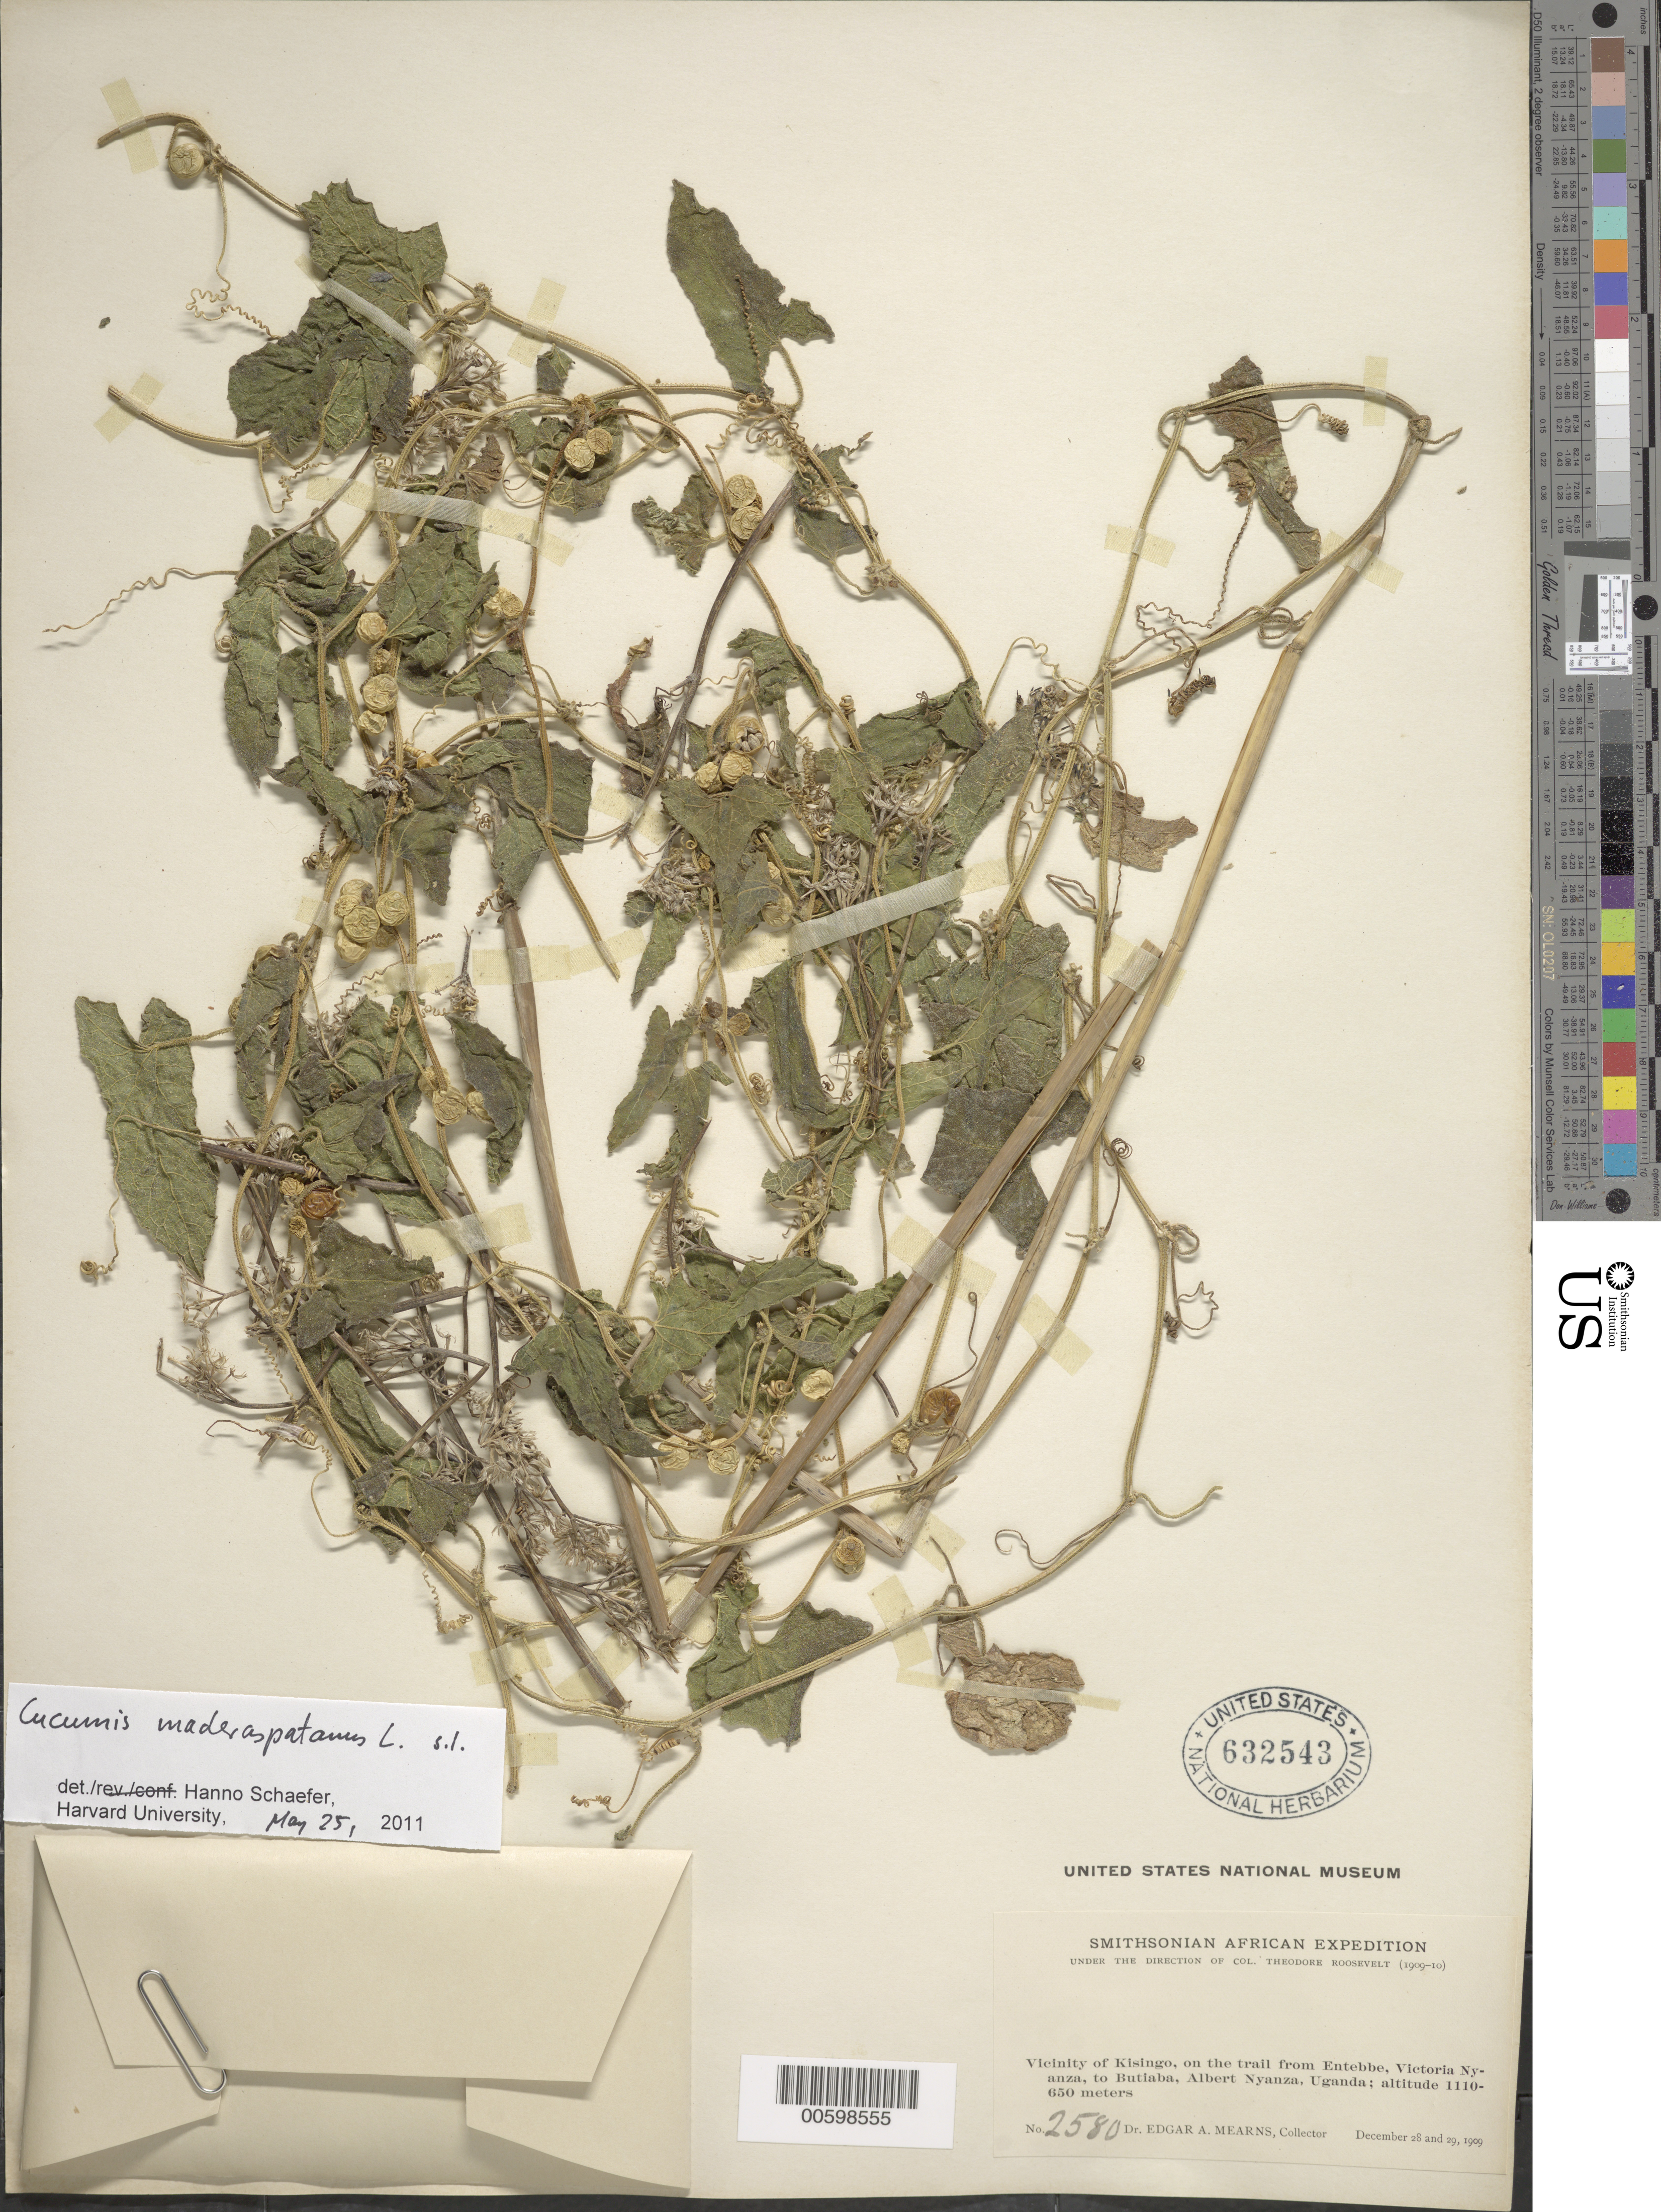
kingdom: Plantae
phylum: Tracheophyta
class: Magnoliopsida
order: Cucurbitales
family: Cucurbitaceae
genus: Cucumis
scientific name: Cucumis maderaspatanus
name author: L.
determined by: Schaefer, Hanno, Harvard University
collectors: E. A. Mearns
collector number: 2580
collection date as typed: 28 Dec 1909 to 29 Dec 1909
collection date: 1909-12-28/1909-12-29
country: Uganda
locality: Vicinity of Kisingo, on the trail from Entebbe, Victoria Nyanza, to Butiaba, Albert Nyanza, Uganda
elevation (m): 1110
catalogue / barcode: US 632543